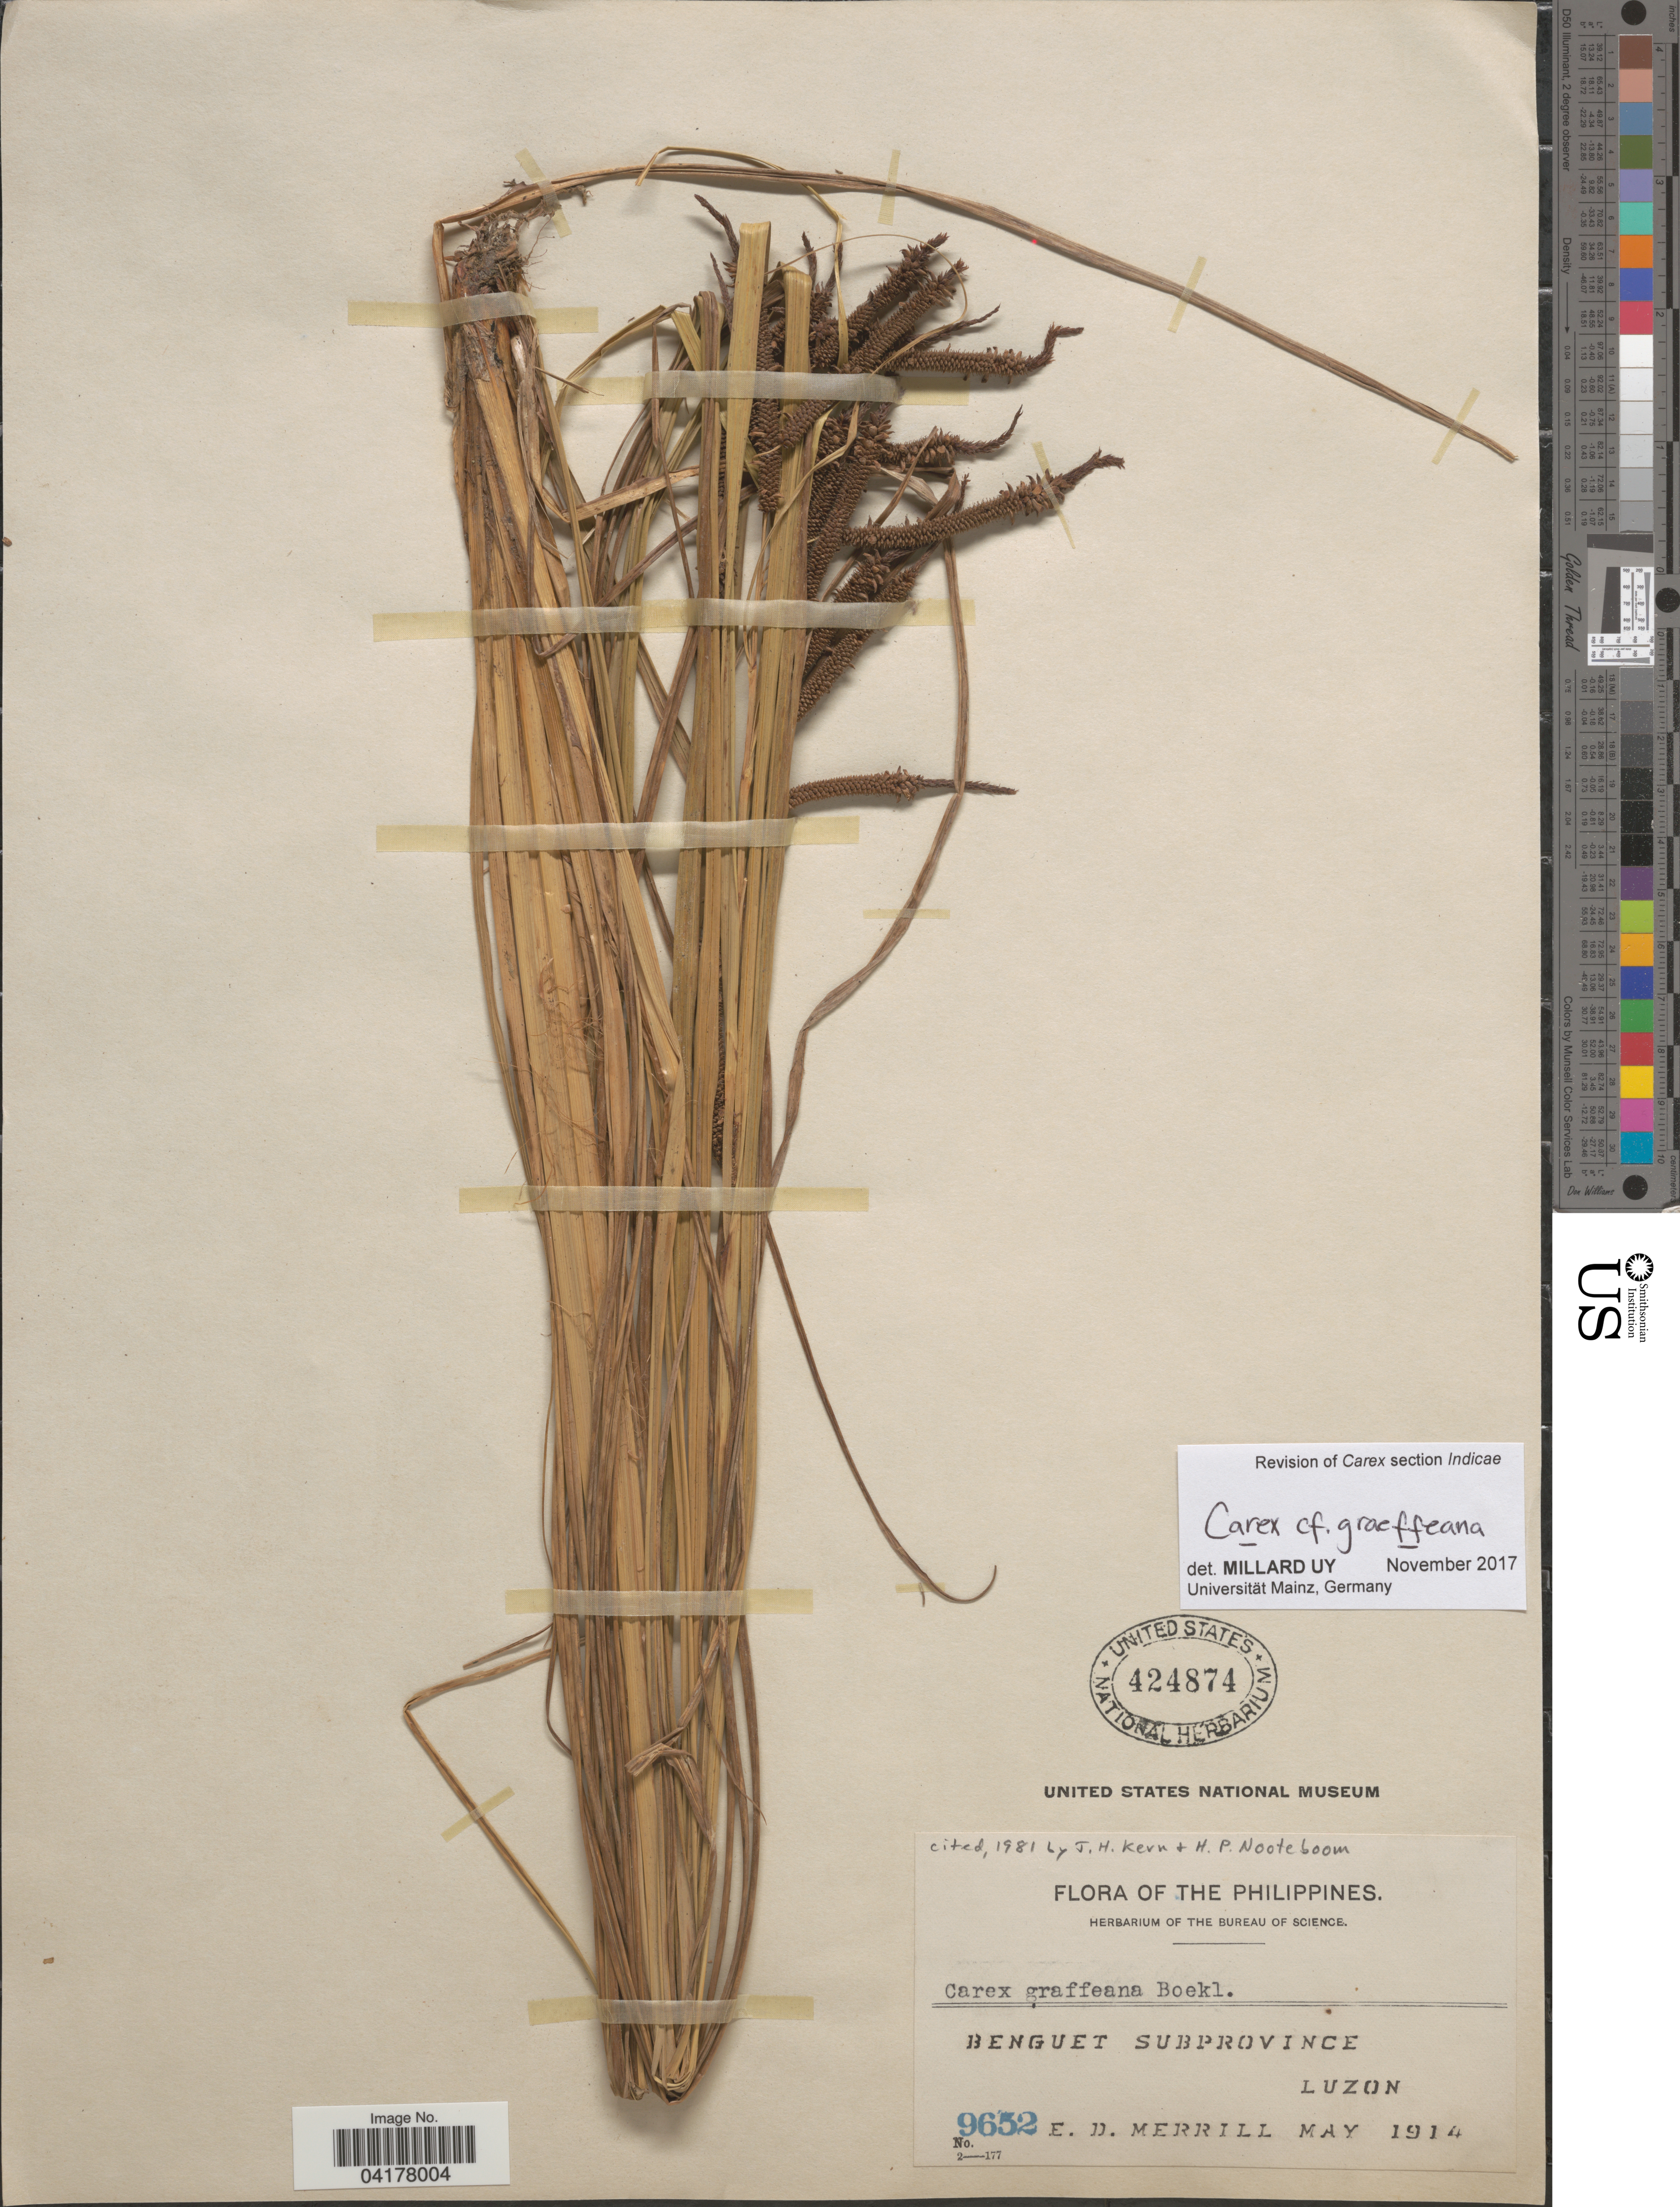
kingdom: Plantae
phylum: Tracheophyta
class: Liliopsida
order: Poales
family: Cyperaceae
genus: Carex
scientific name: Carex graeffeana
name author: Boeckeler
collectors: E. D. Merrill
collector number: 9652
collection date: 1914-05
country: Philippines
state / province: Cordillera (Administrative Region)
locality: Benguet Subprovince. Luzon.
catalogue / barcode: US 424874